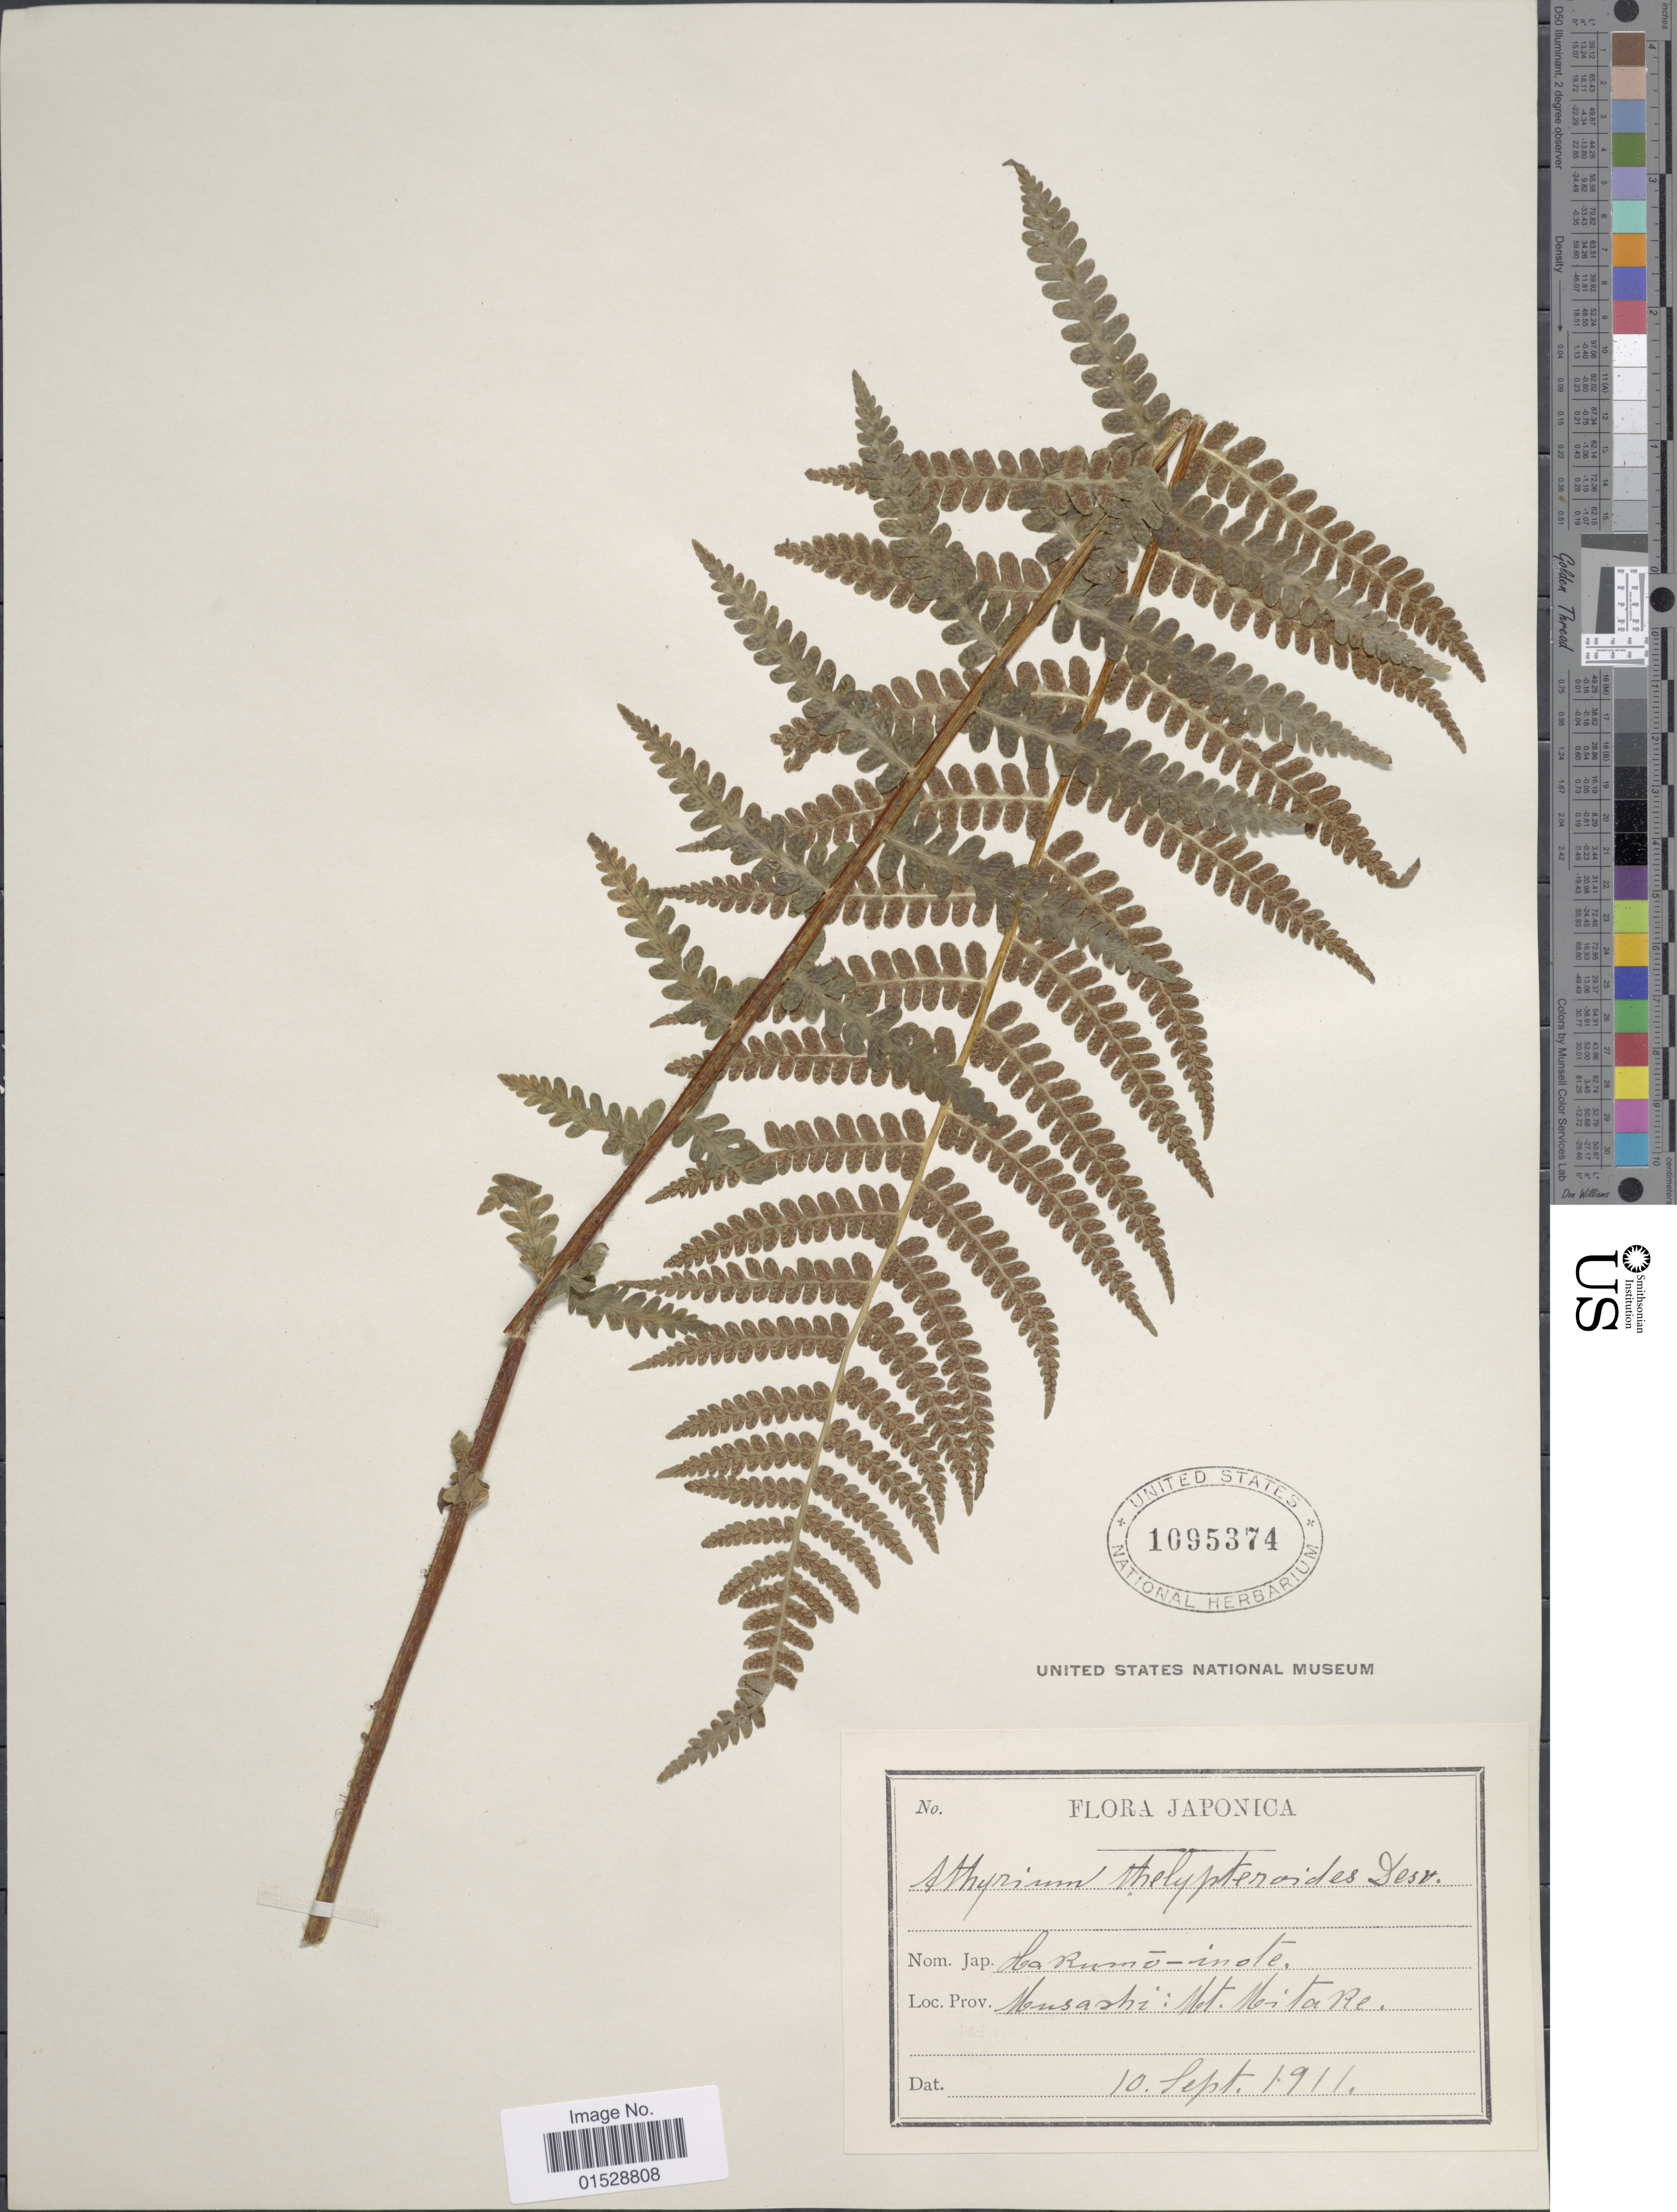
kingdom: Plantae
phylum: Tracheophyta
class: Polypodiopsida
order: Polypodiales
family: Athyriaceae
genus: Deparia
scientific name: Deparia acrostichoides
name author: (Sw.) M. Kato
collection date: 1911-09-10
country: Japan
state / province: Tokyo, Federal City of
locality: Japonica, Musashi, Mt. Mitake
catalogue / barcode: US 1095374